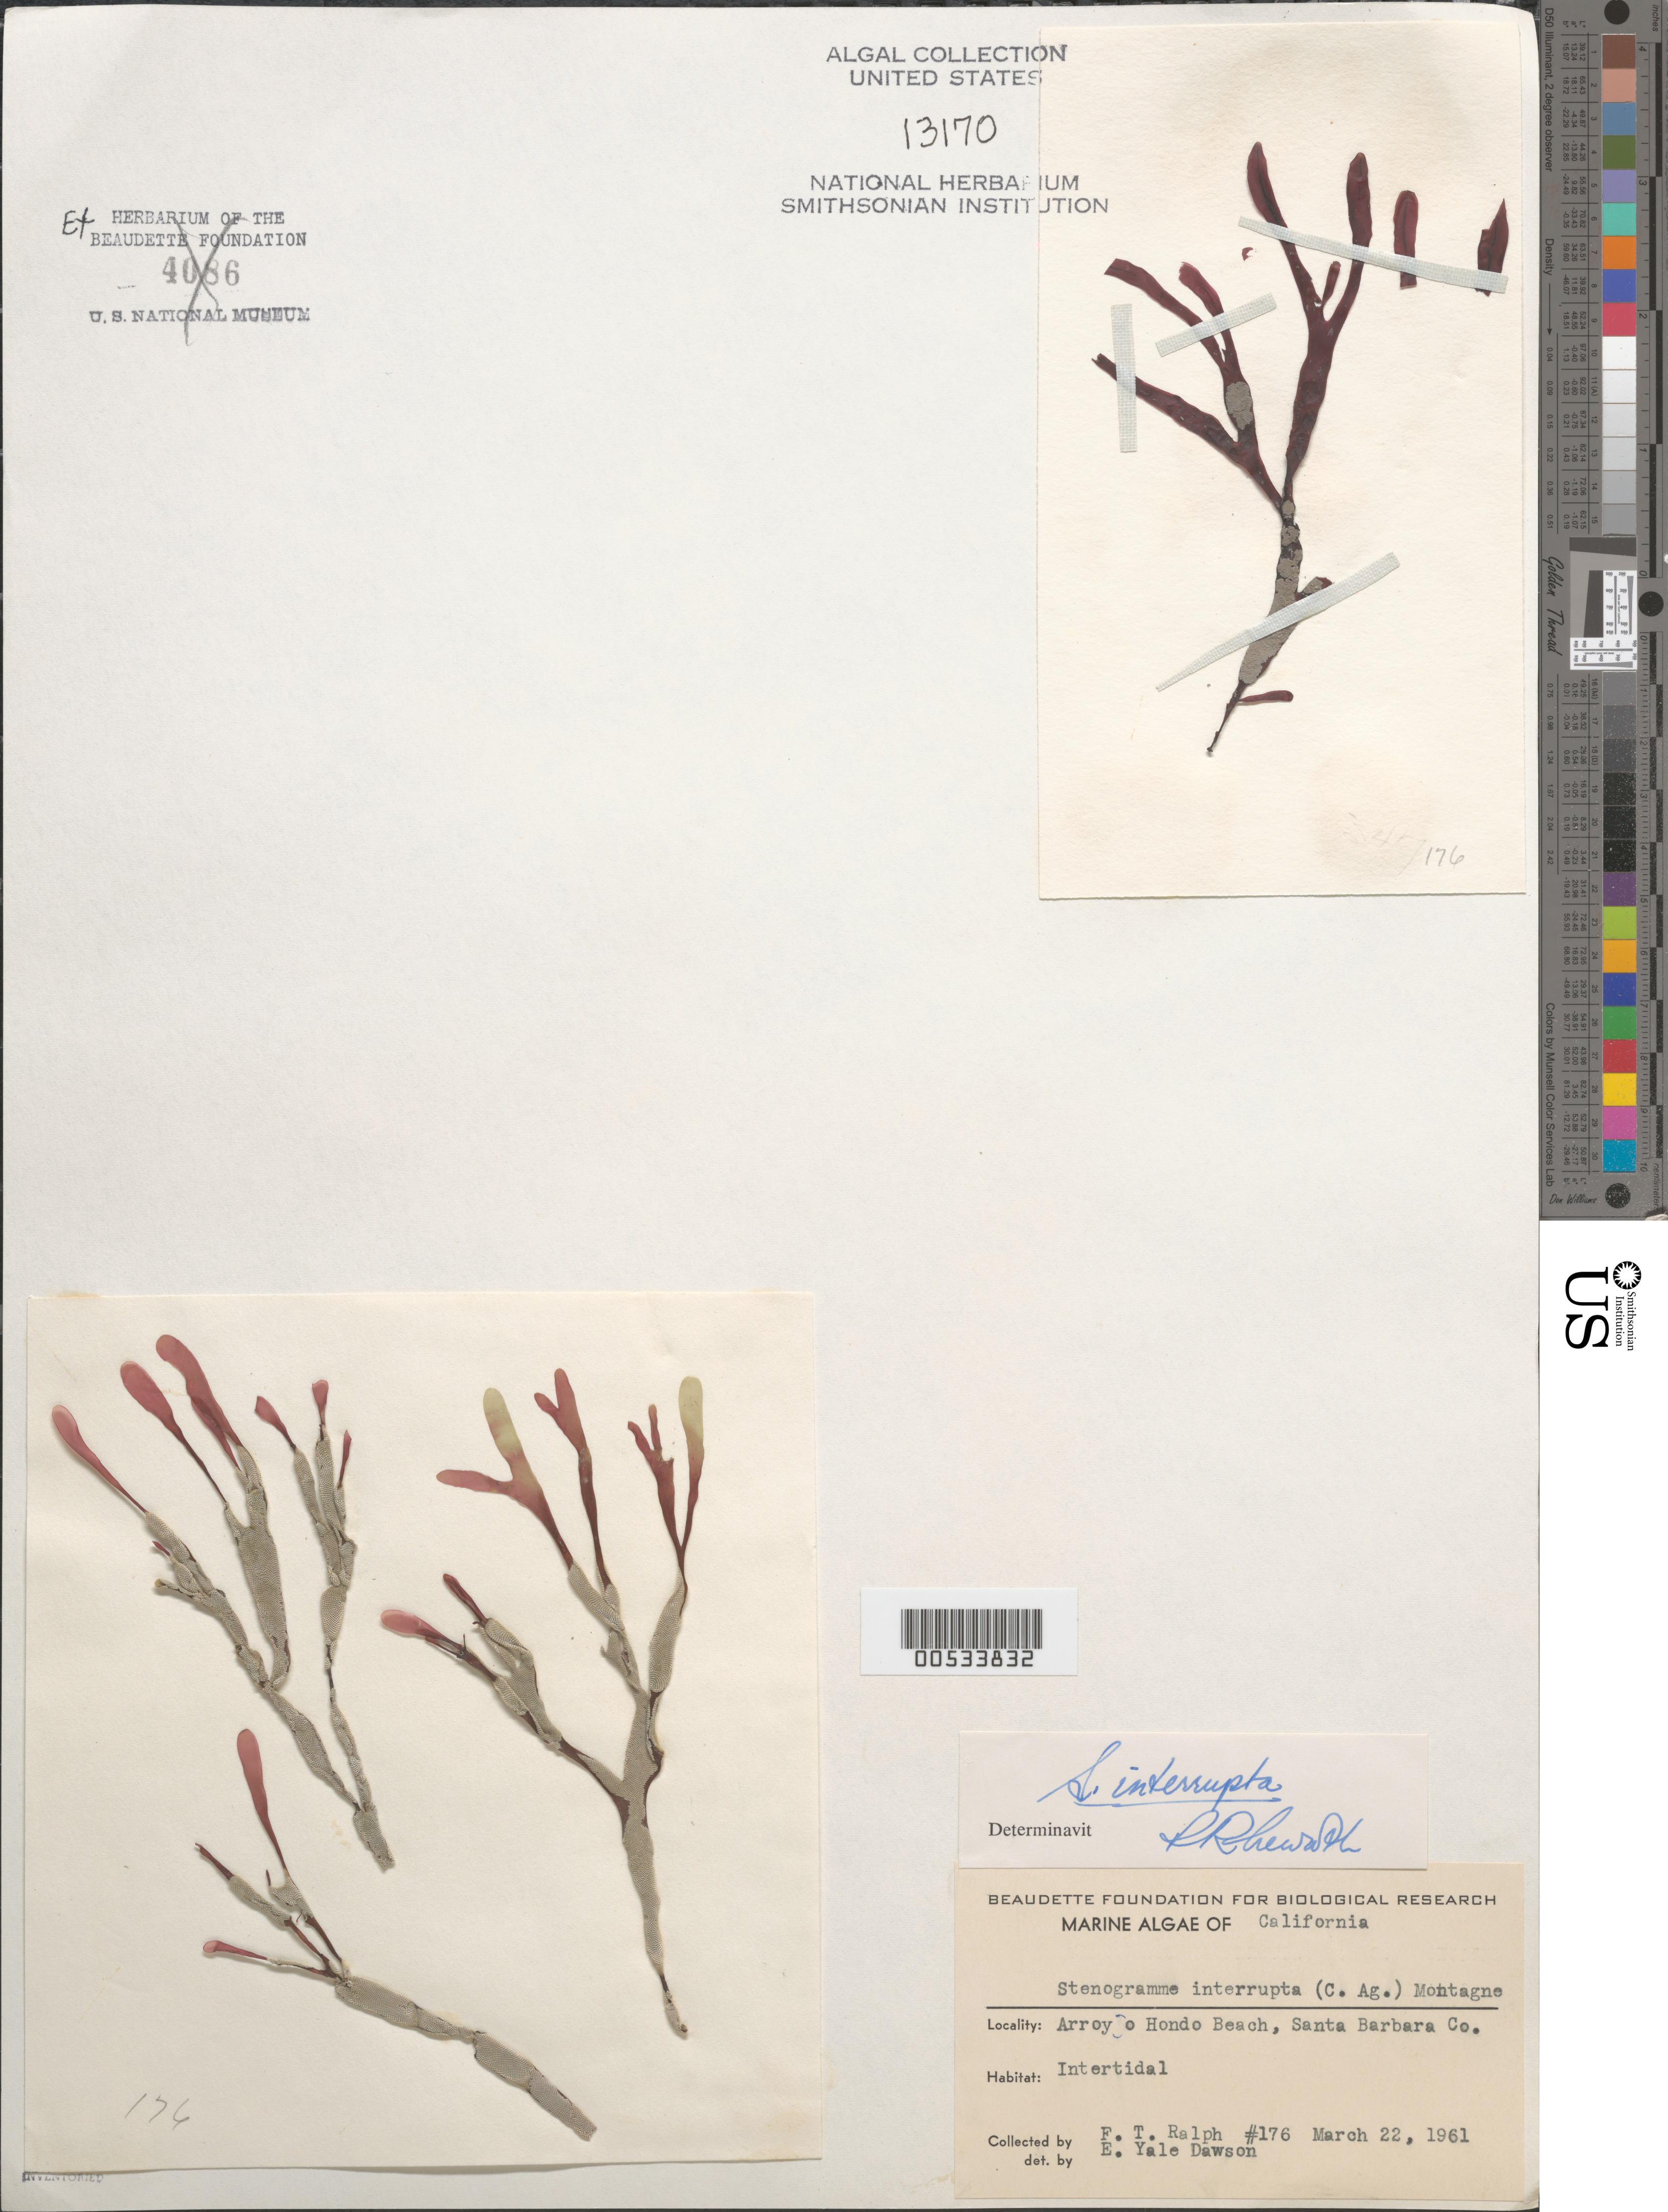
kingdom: Plantae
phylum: Rhodophyta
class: Florideophyceae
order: Gigartinales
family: Phyllophoraceae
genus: Stenogramma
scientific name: Stenogramma interruptum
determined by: Newroth, P. R.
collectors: F. Ralph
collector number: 176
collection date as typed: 22 Mar 1961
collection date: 1961-03-22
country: United States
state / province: California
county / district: Santa Barbara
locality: Arroyo Honda Beach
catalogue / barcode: US 13170